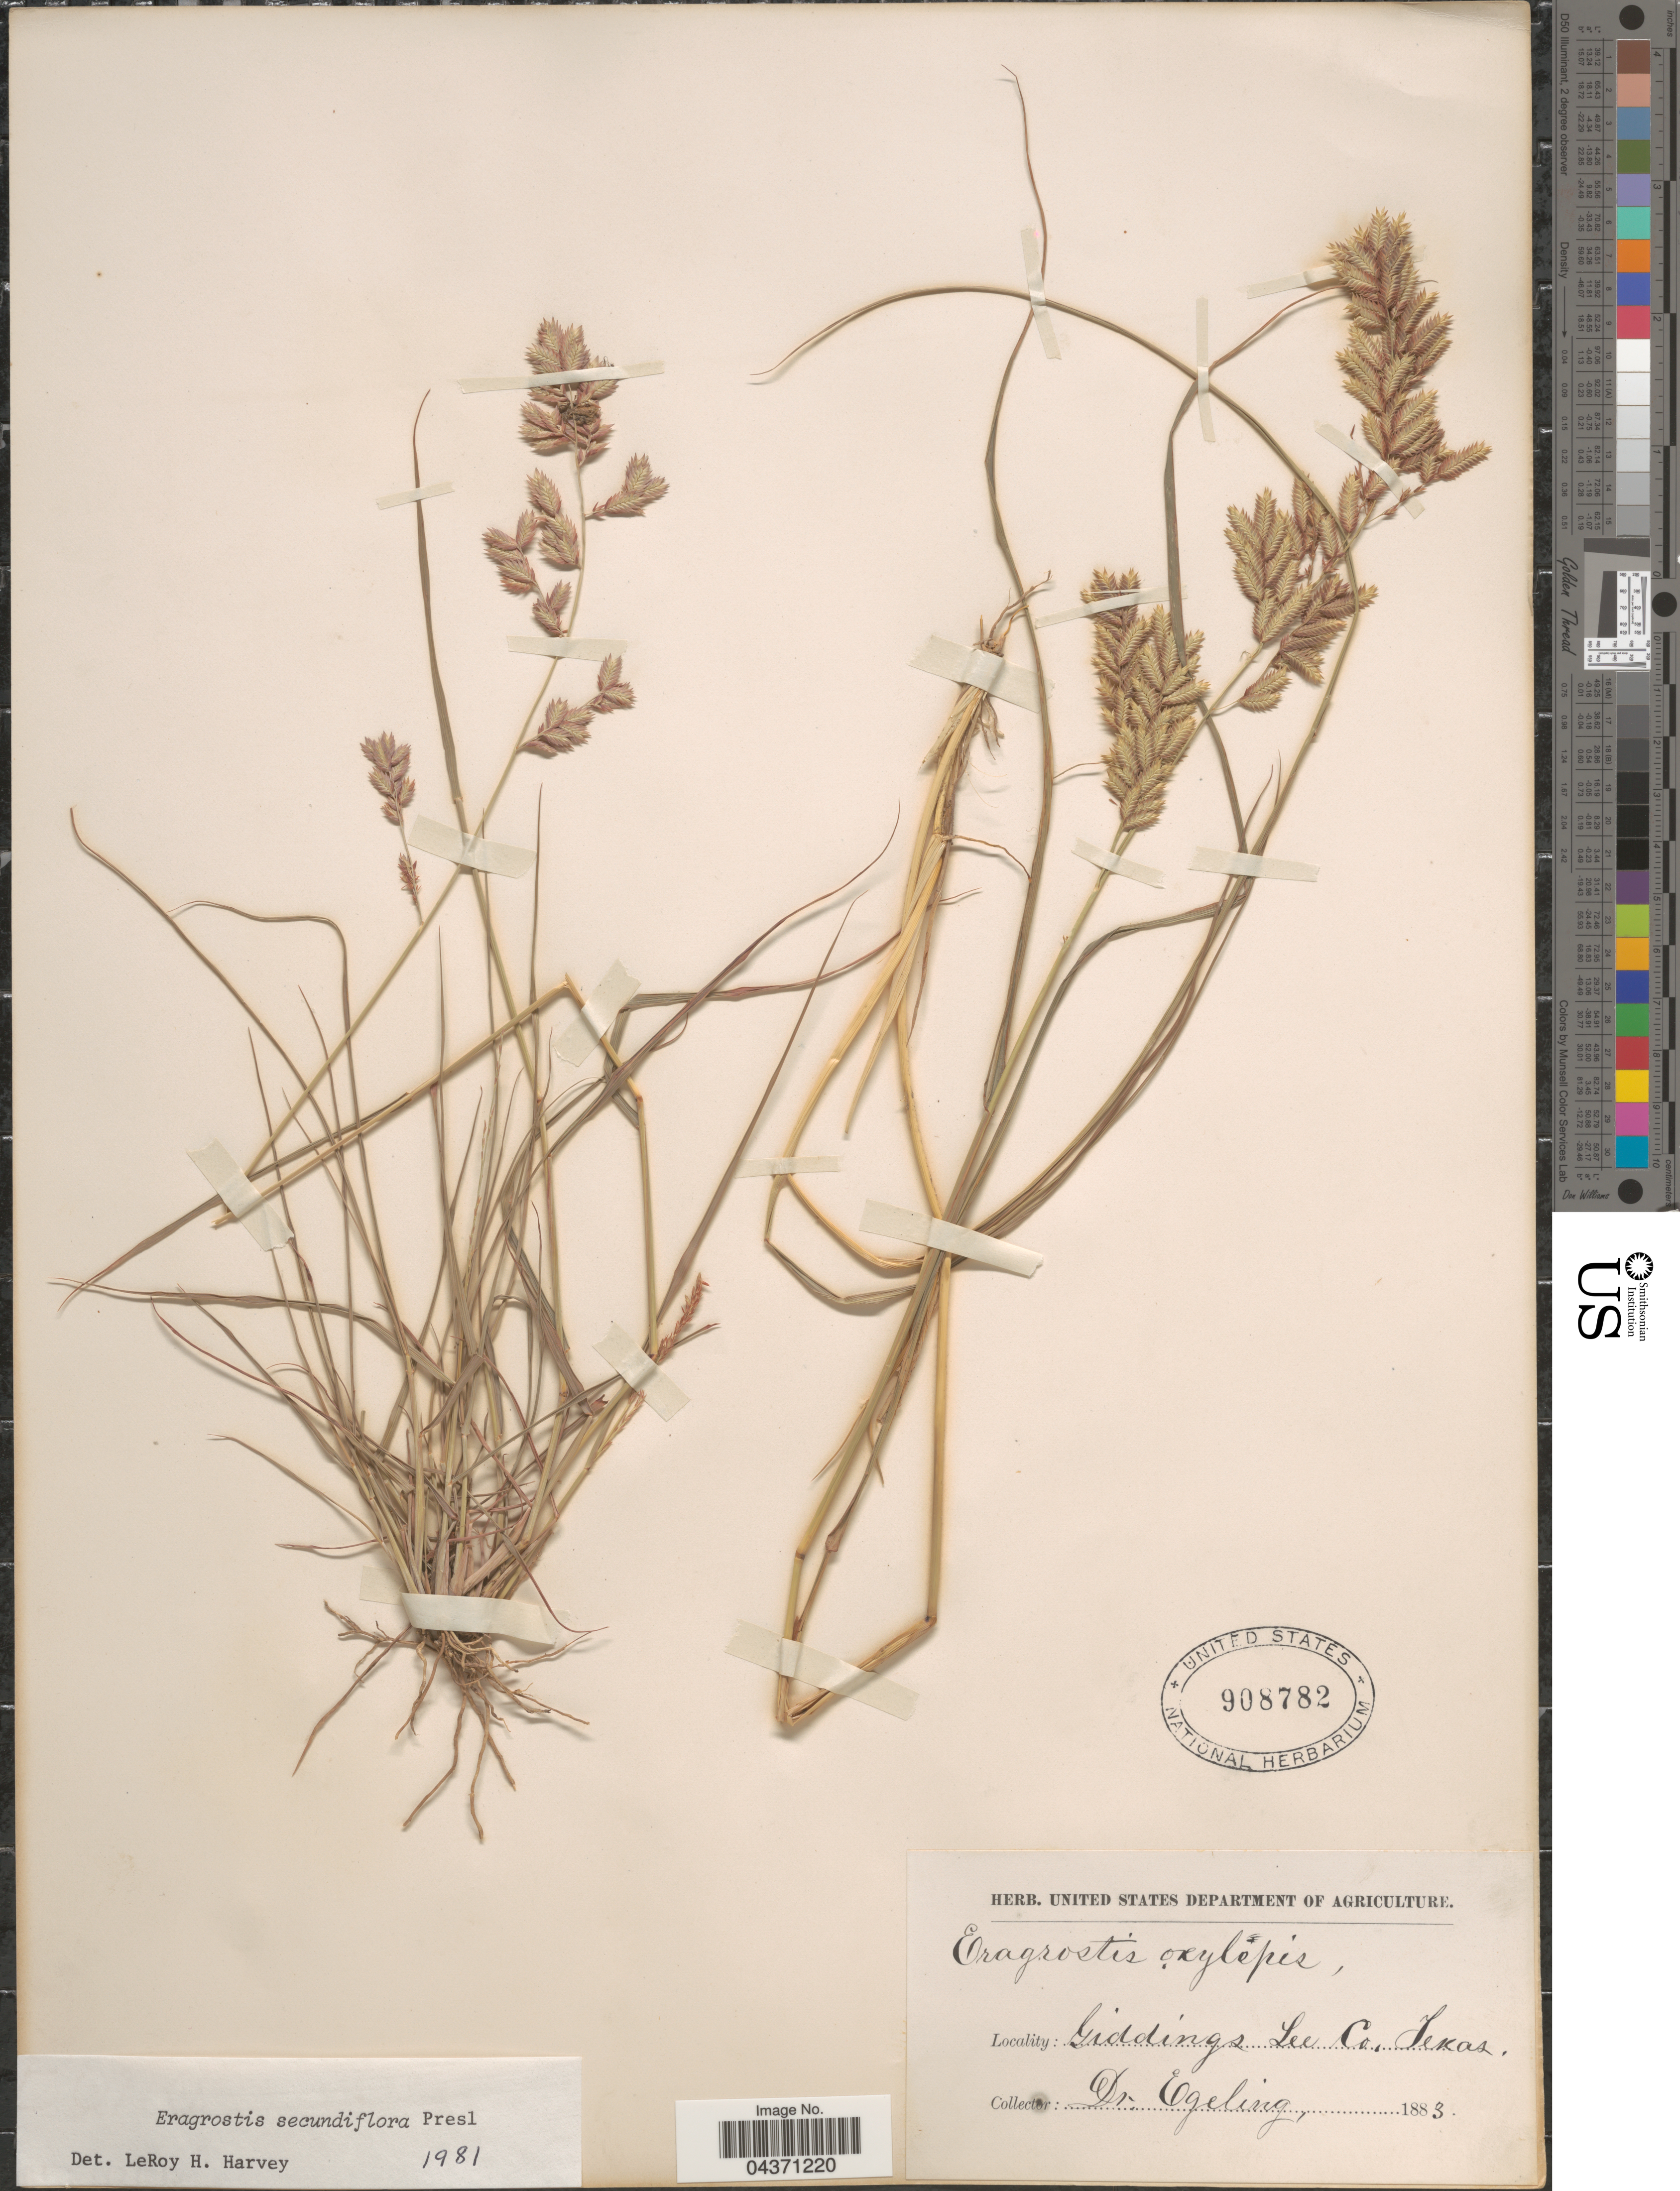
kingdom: Plantae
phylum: Tracheophyta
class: Liliopsida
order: Poales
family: Poaceae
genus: Eragrostis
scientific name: Eragrostis secundiflora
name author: J. Presl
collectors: Egeling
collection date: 1883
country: United States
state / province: Texas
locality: Giddings Lee Co.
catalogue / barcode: US 908782